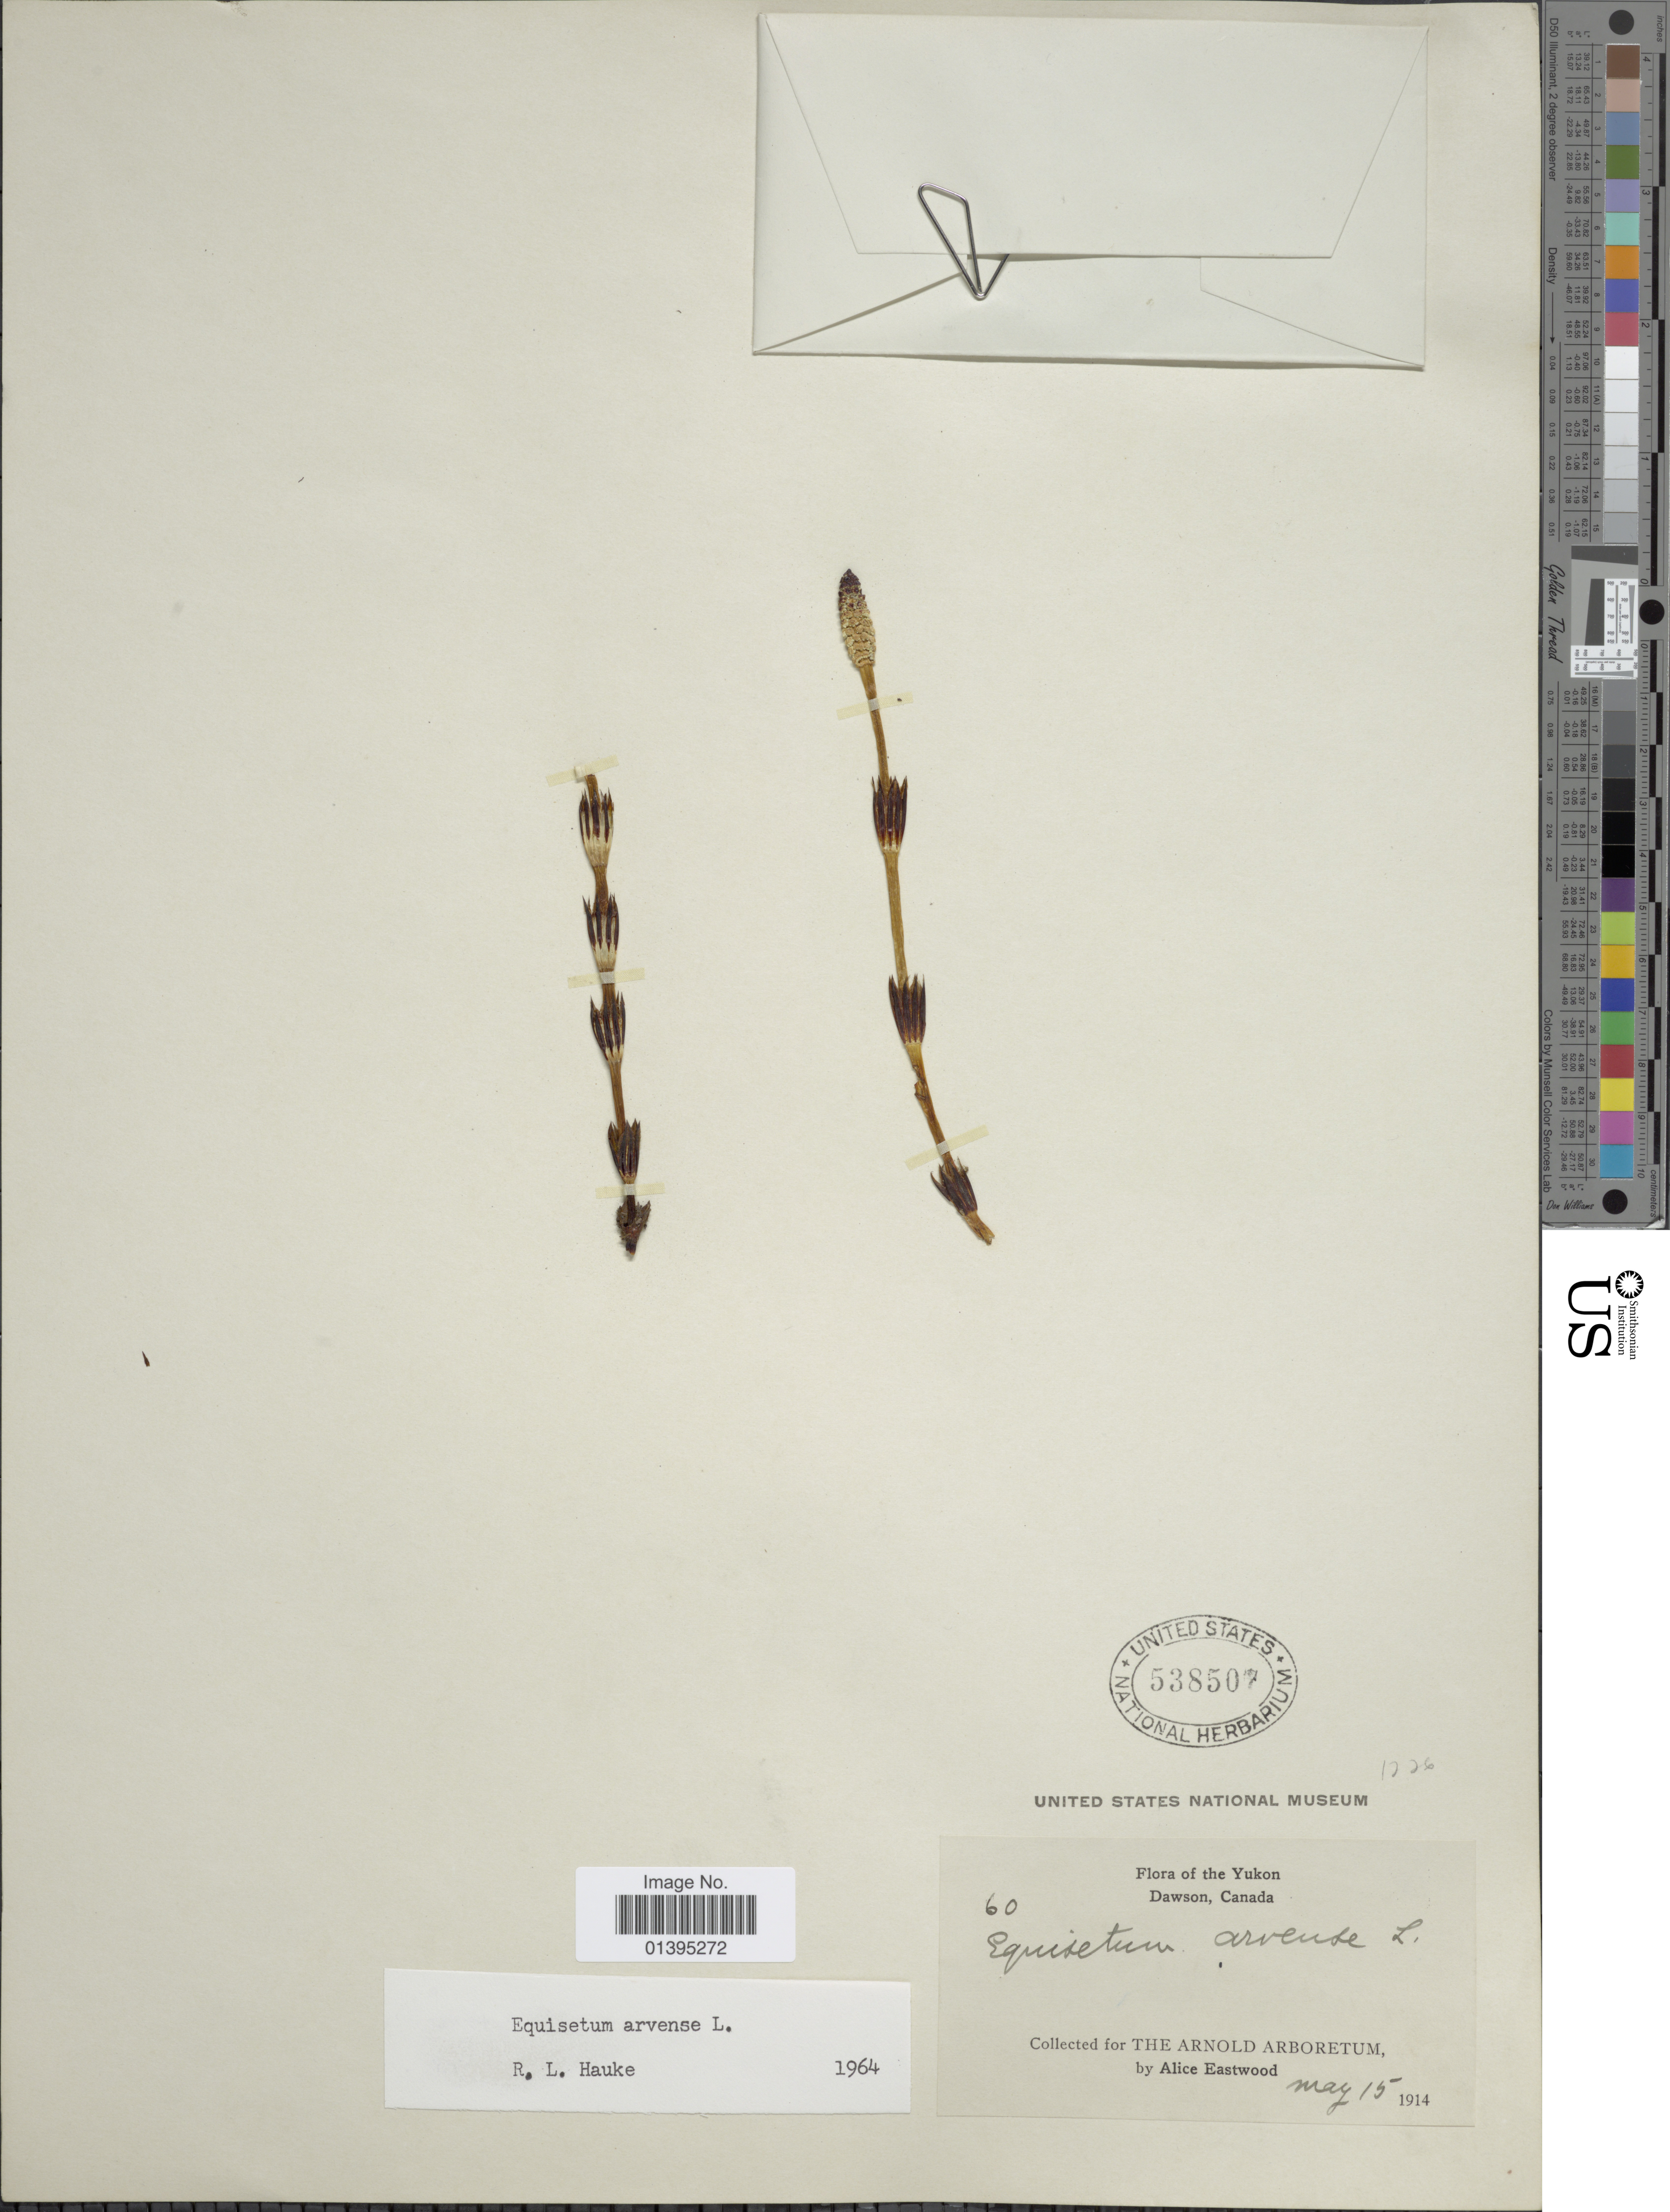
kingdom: Plantae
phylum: Tracheophyta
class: Polypodiopsida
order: Equisetales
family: Equisetaceae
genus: Equisetum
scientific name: Equisetum arvense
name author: L.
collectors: A. Eastwood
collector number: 60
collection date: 1914-05-15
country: Canada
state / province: Yukon Territory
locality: Dawson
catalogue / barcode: US 538507